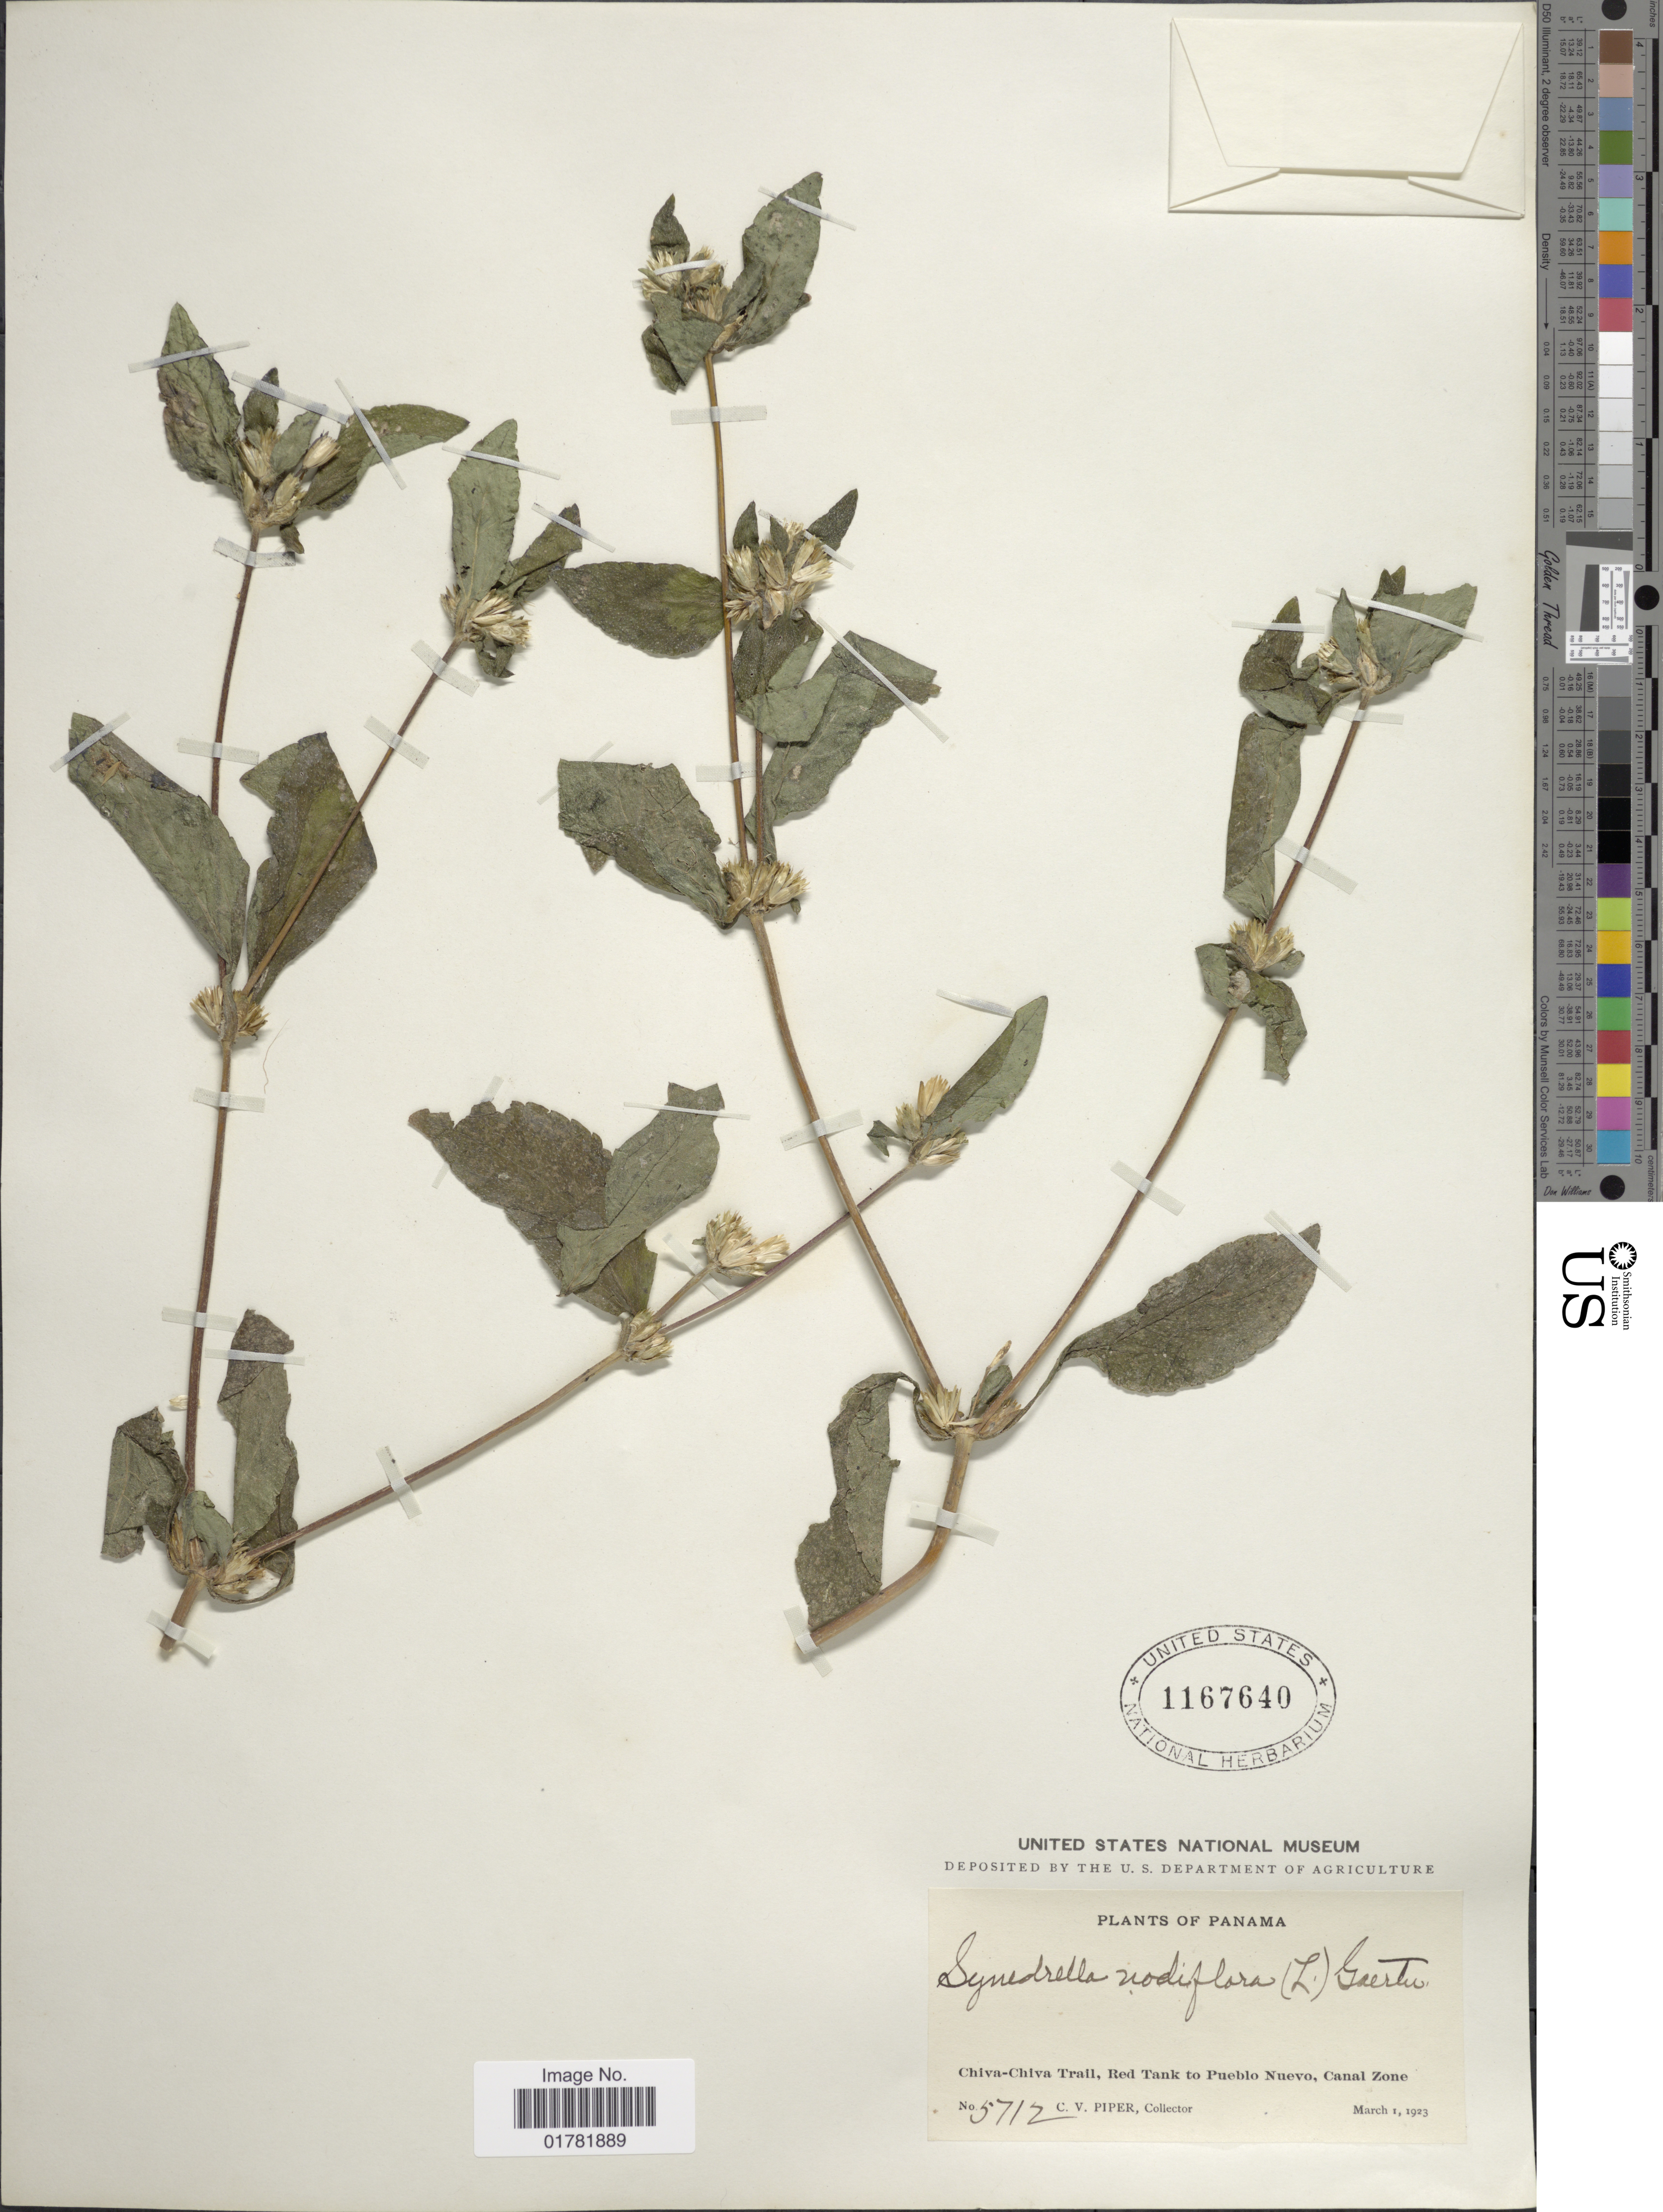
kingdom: Plantae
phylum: Tracheophyta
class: Magnoliopsida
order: Asterales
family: Asteraceae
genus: Synedrella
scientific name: Synedrella nodiflora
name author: (L.) Gaertn.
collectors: C. V. Piper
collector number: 5712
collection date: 1923-03-01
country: Panama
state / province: Panamá / Panamá Oeste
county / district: Canal Zone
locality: Chiva-Chiva Trail, Red Tank to Pueblo Nuevo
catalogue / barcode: US 1167640